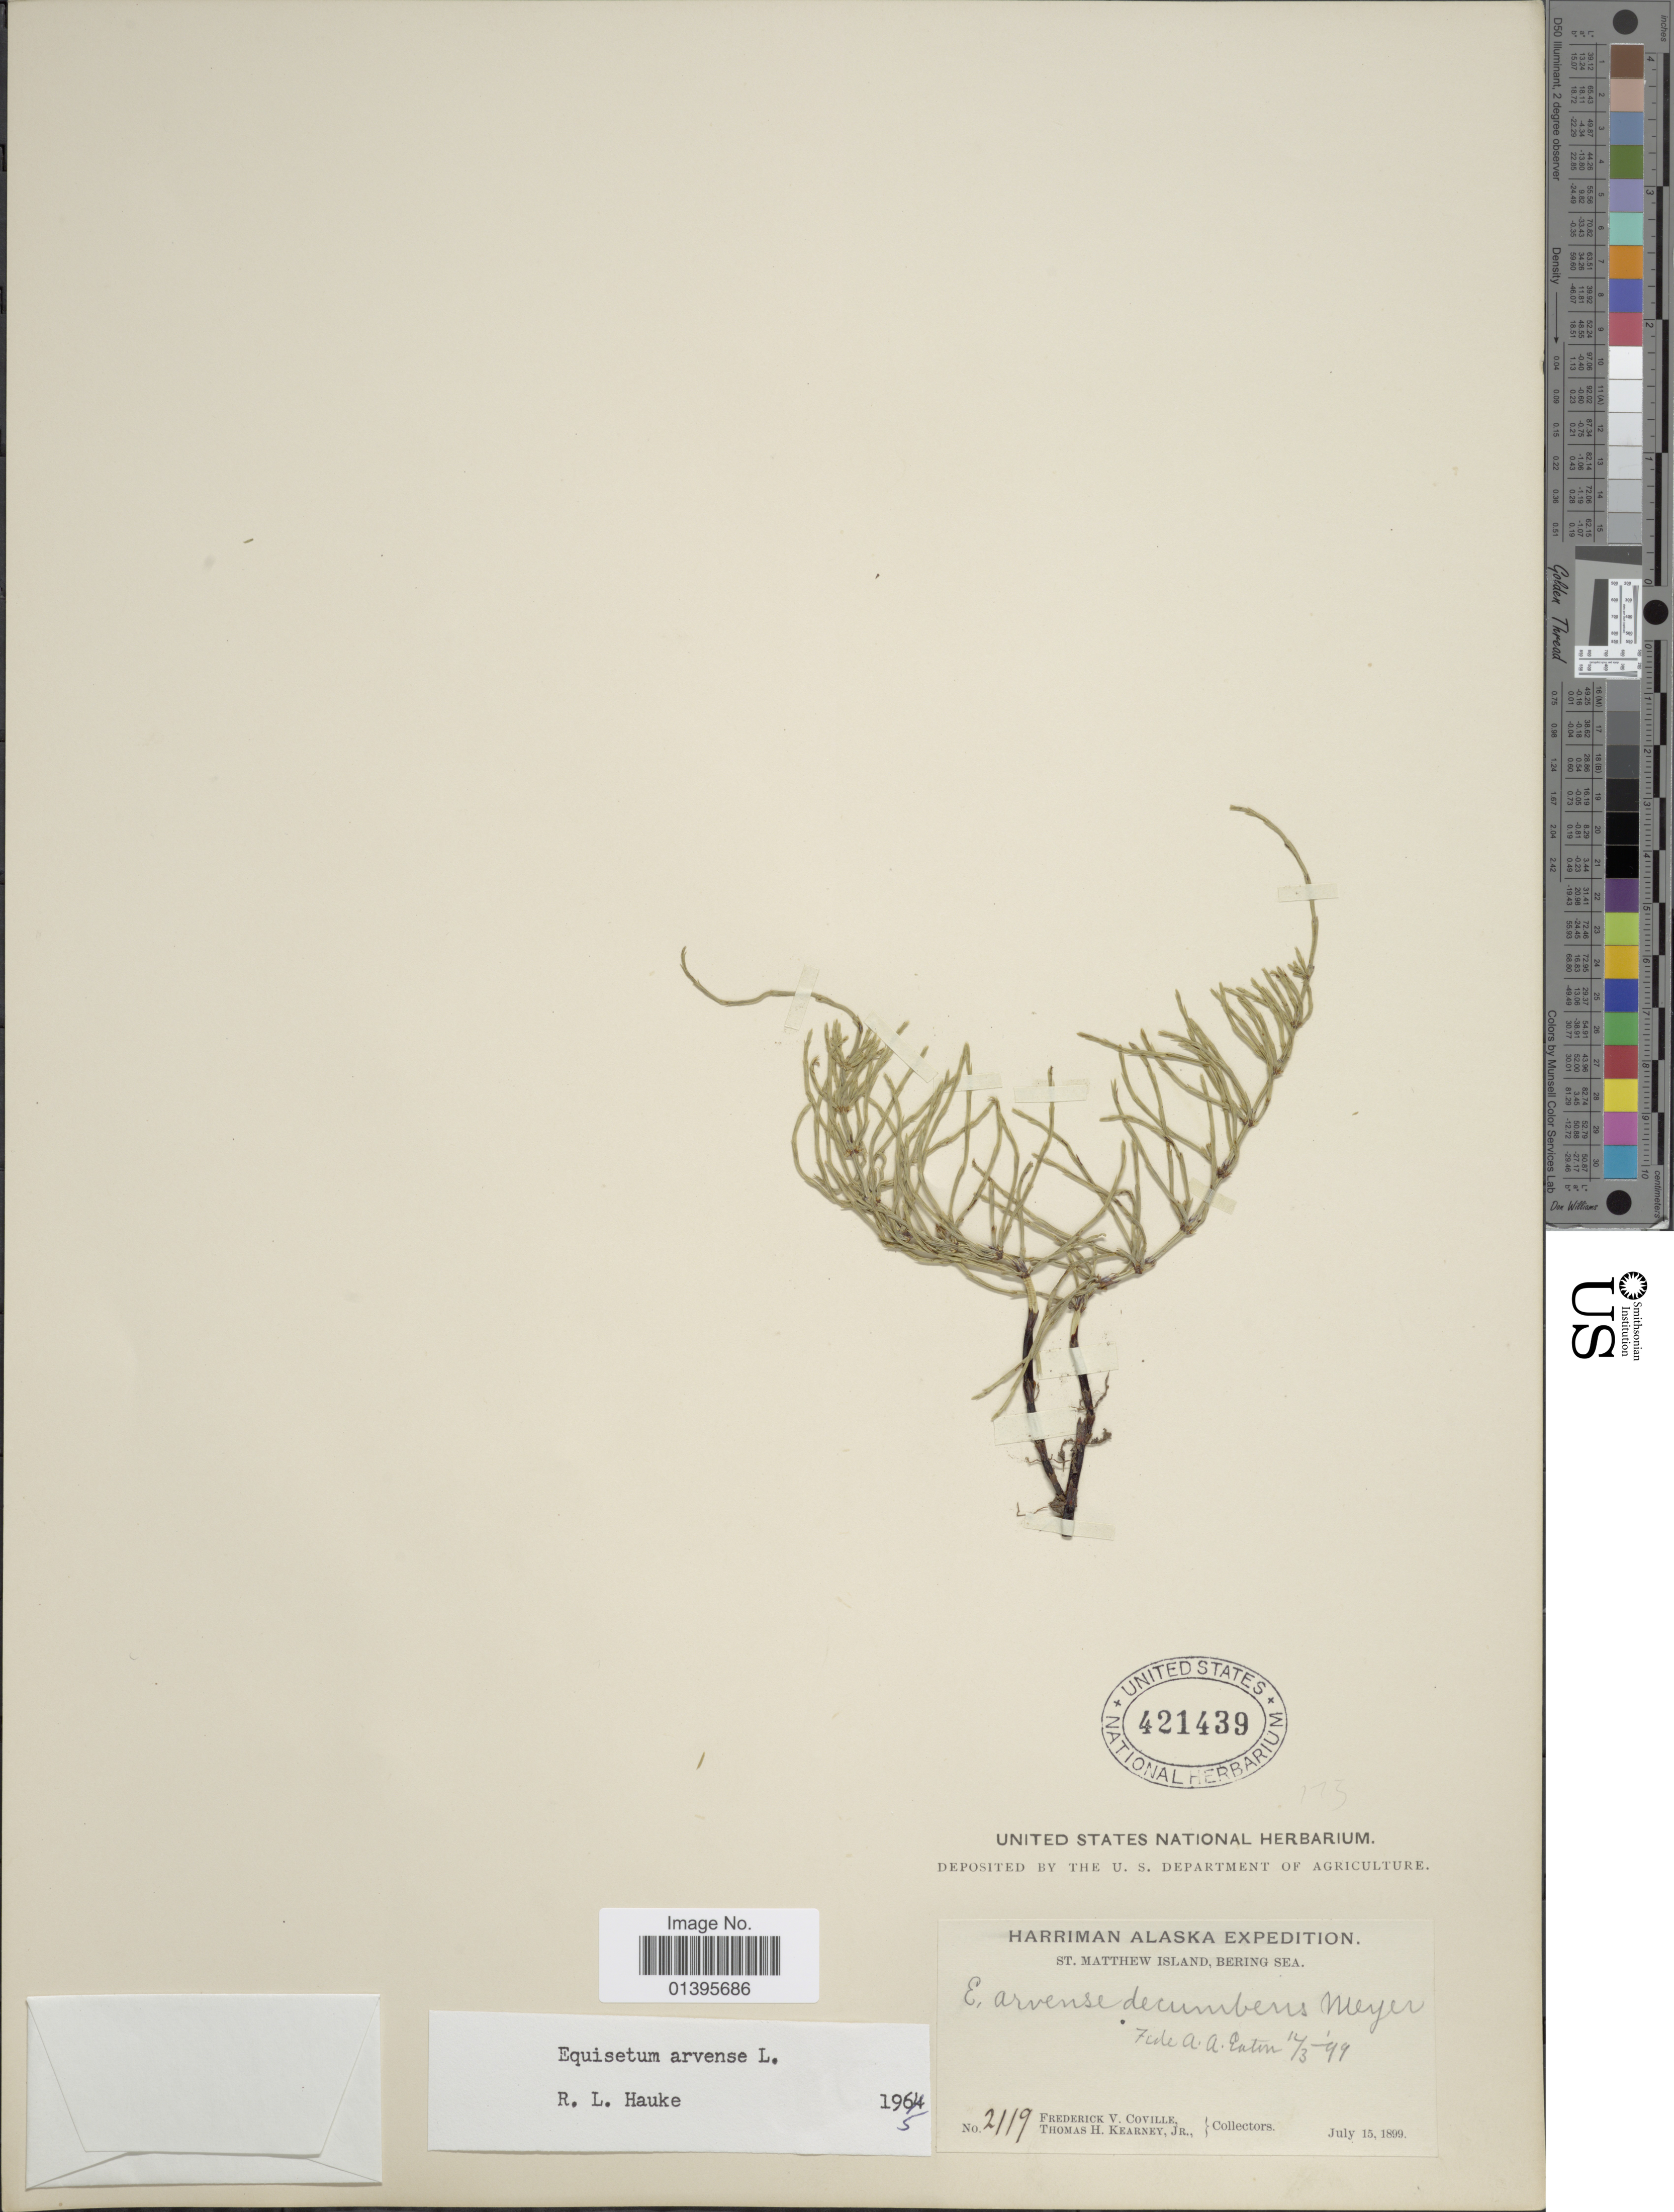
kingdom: Plantae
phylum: Tracheophyta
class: Polypodiopsida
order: Equisetales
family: Equisetaceae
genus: Equisetum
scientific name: Equisetum arvense var. decumbens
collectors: F. V. Coville & T. H. Kearney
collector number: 2119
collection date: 1899-07-15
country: United States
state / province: Alaska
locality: St. Matthew Island, Bering Sea.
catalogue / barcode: US 421439